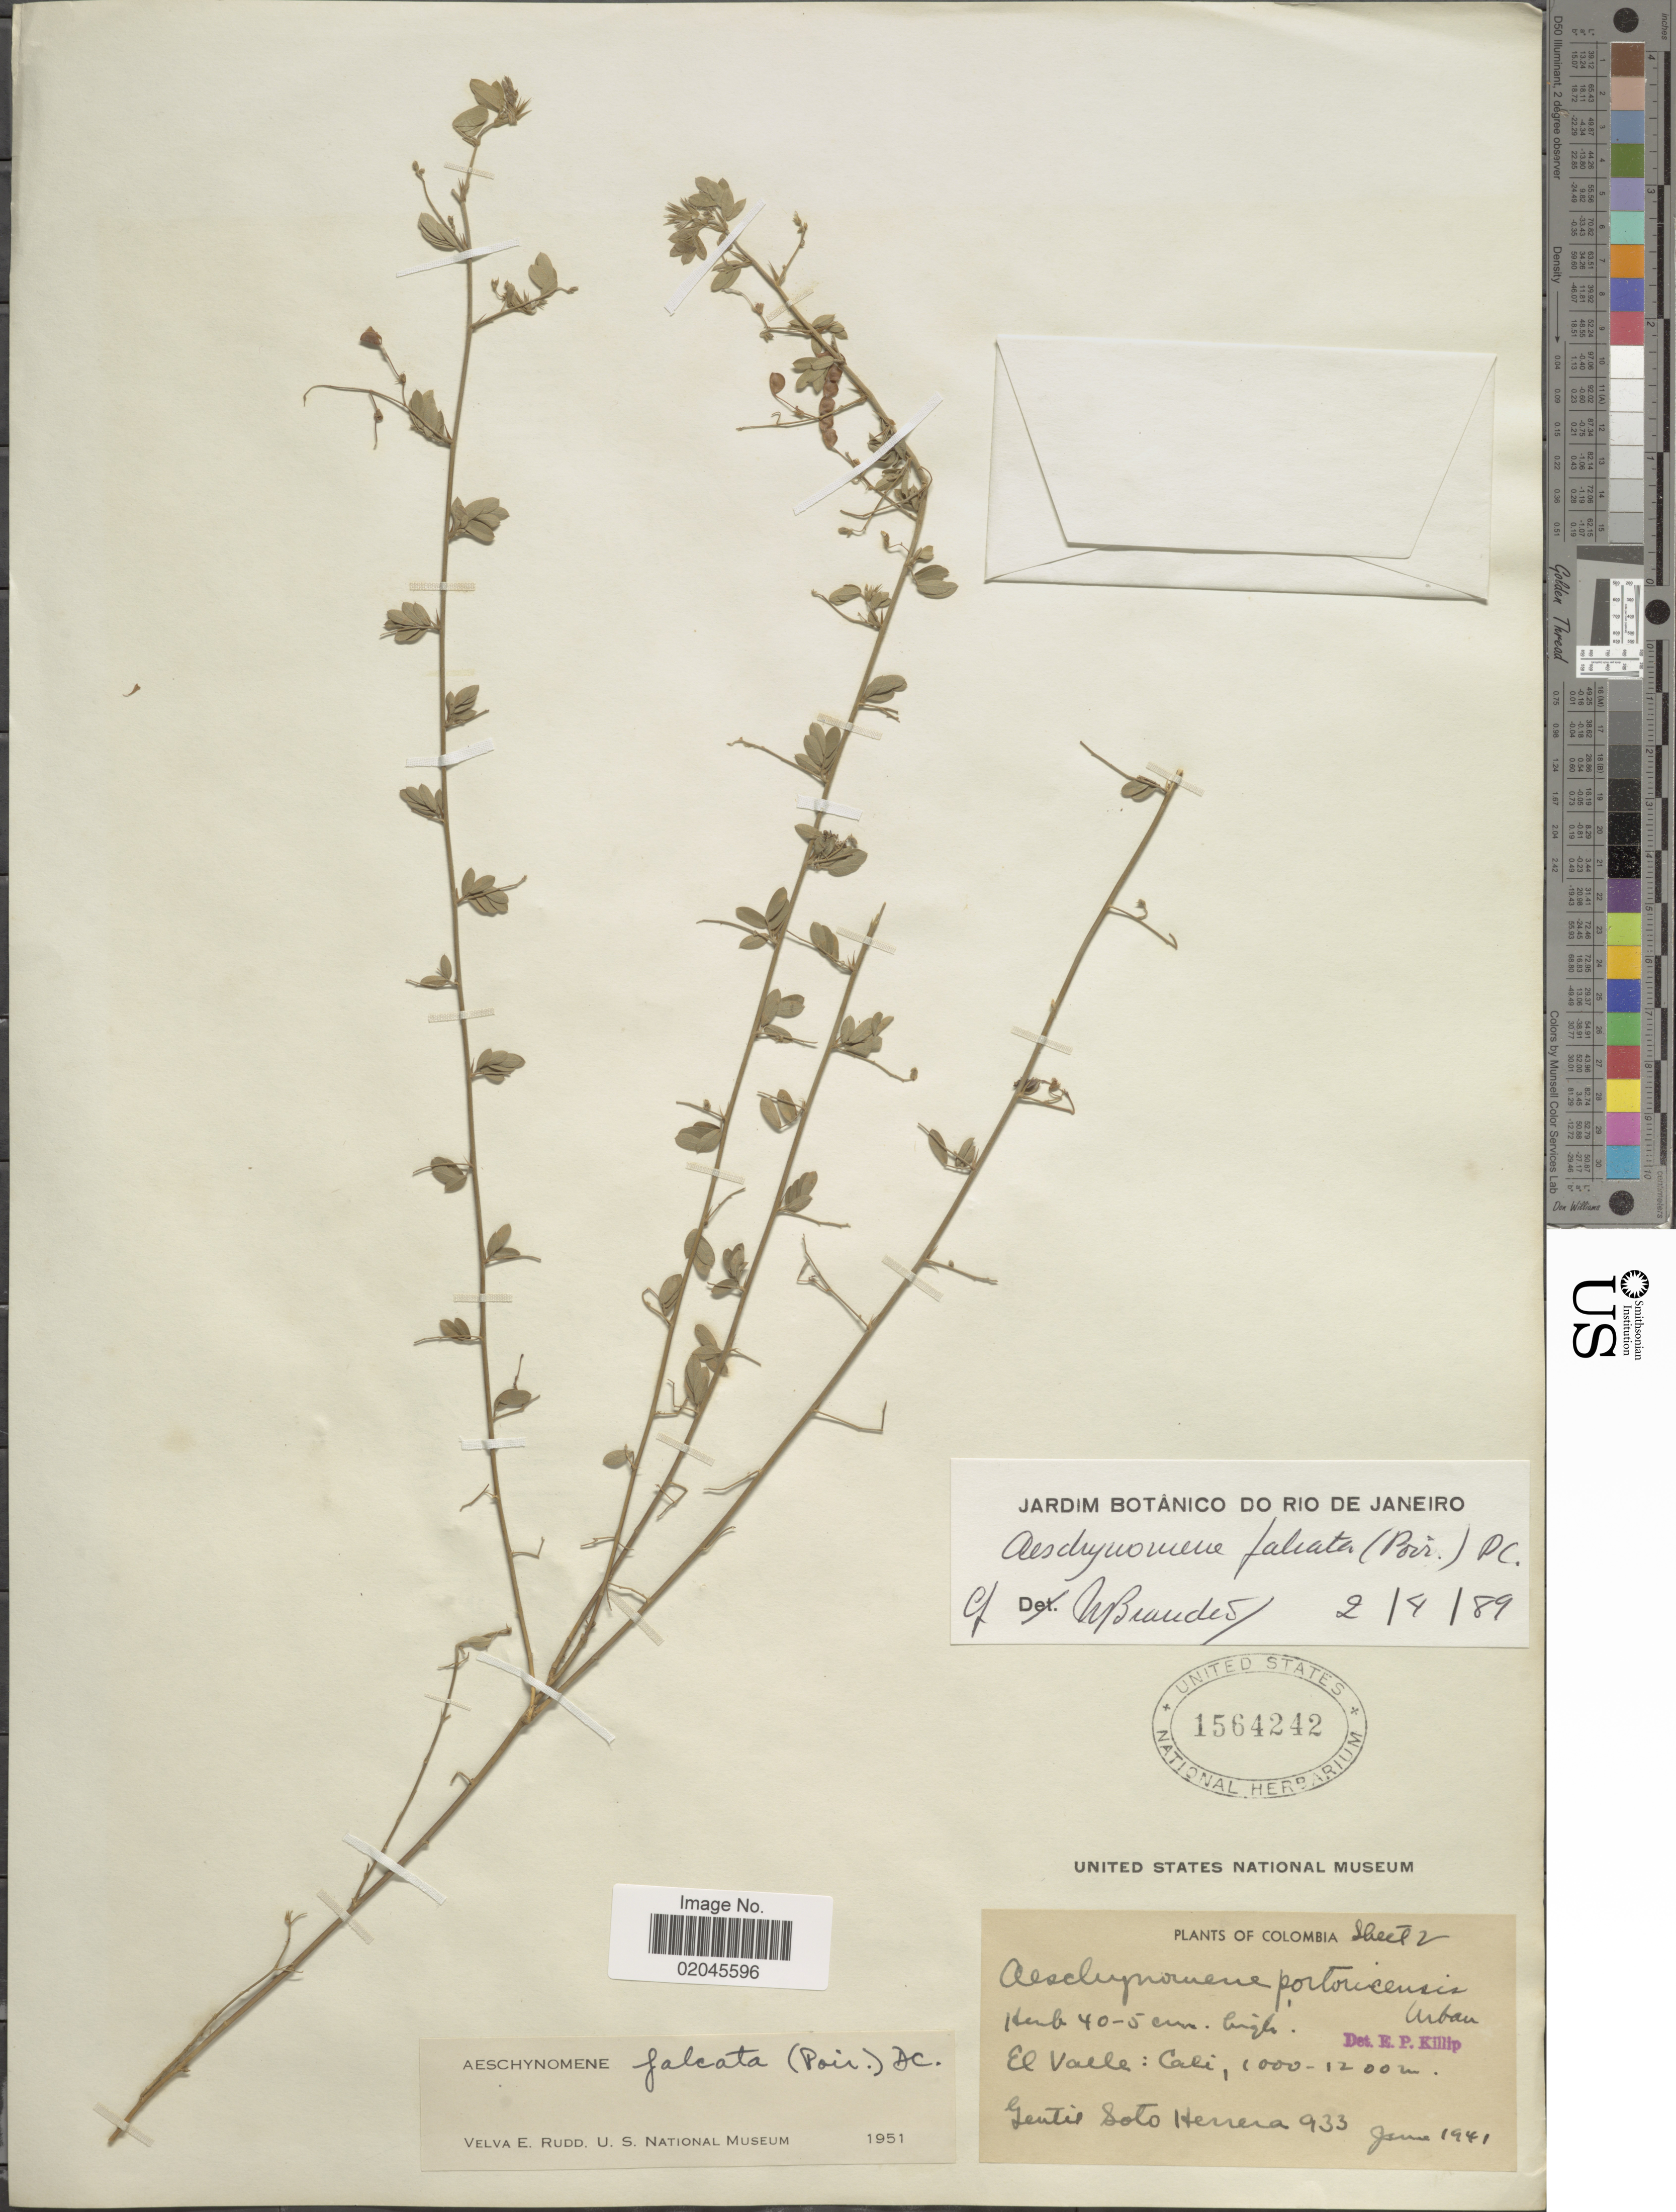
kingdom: Plantae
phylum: Tracheophyta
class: Magnoliopsida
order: Fabales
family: Fabaceae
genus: Aeschynomene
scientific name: Aeschynomene falcata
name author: (Poir.) DC.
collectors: G. Soto Herrera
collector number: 933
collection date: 1941-06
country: Colombia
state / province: Valle del Cauca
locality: El Valle: Cali.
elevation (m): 1000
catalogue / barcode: US 1564242